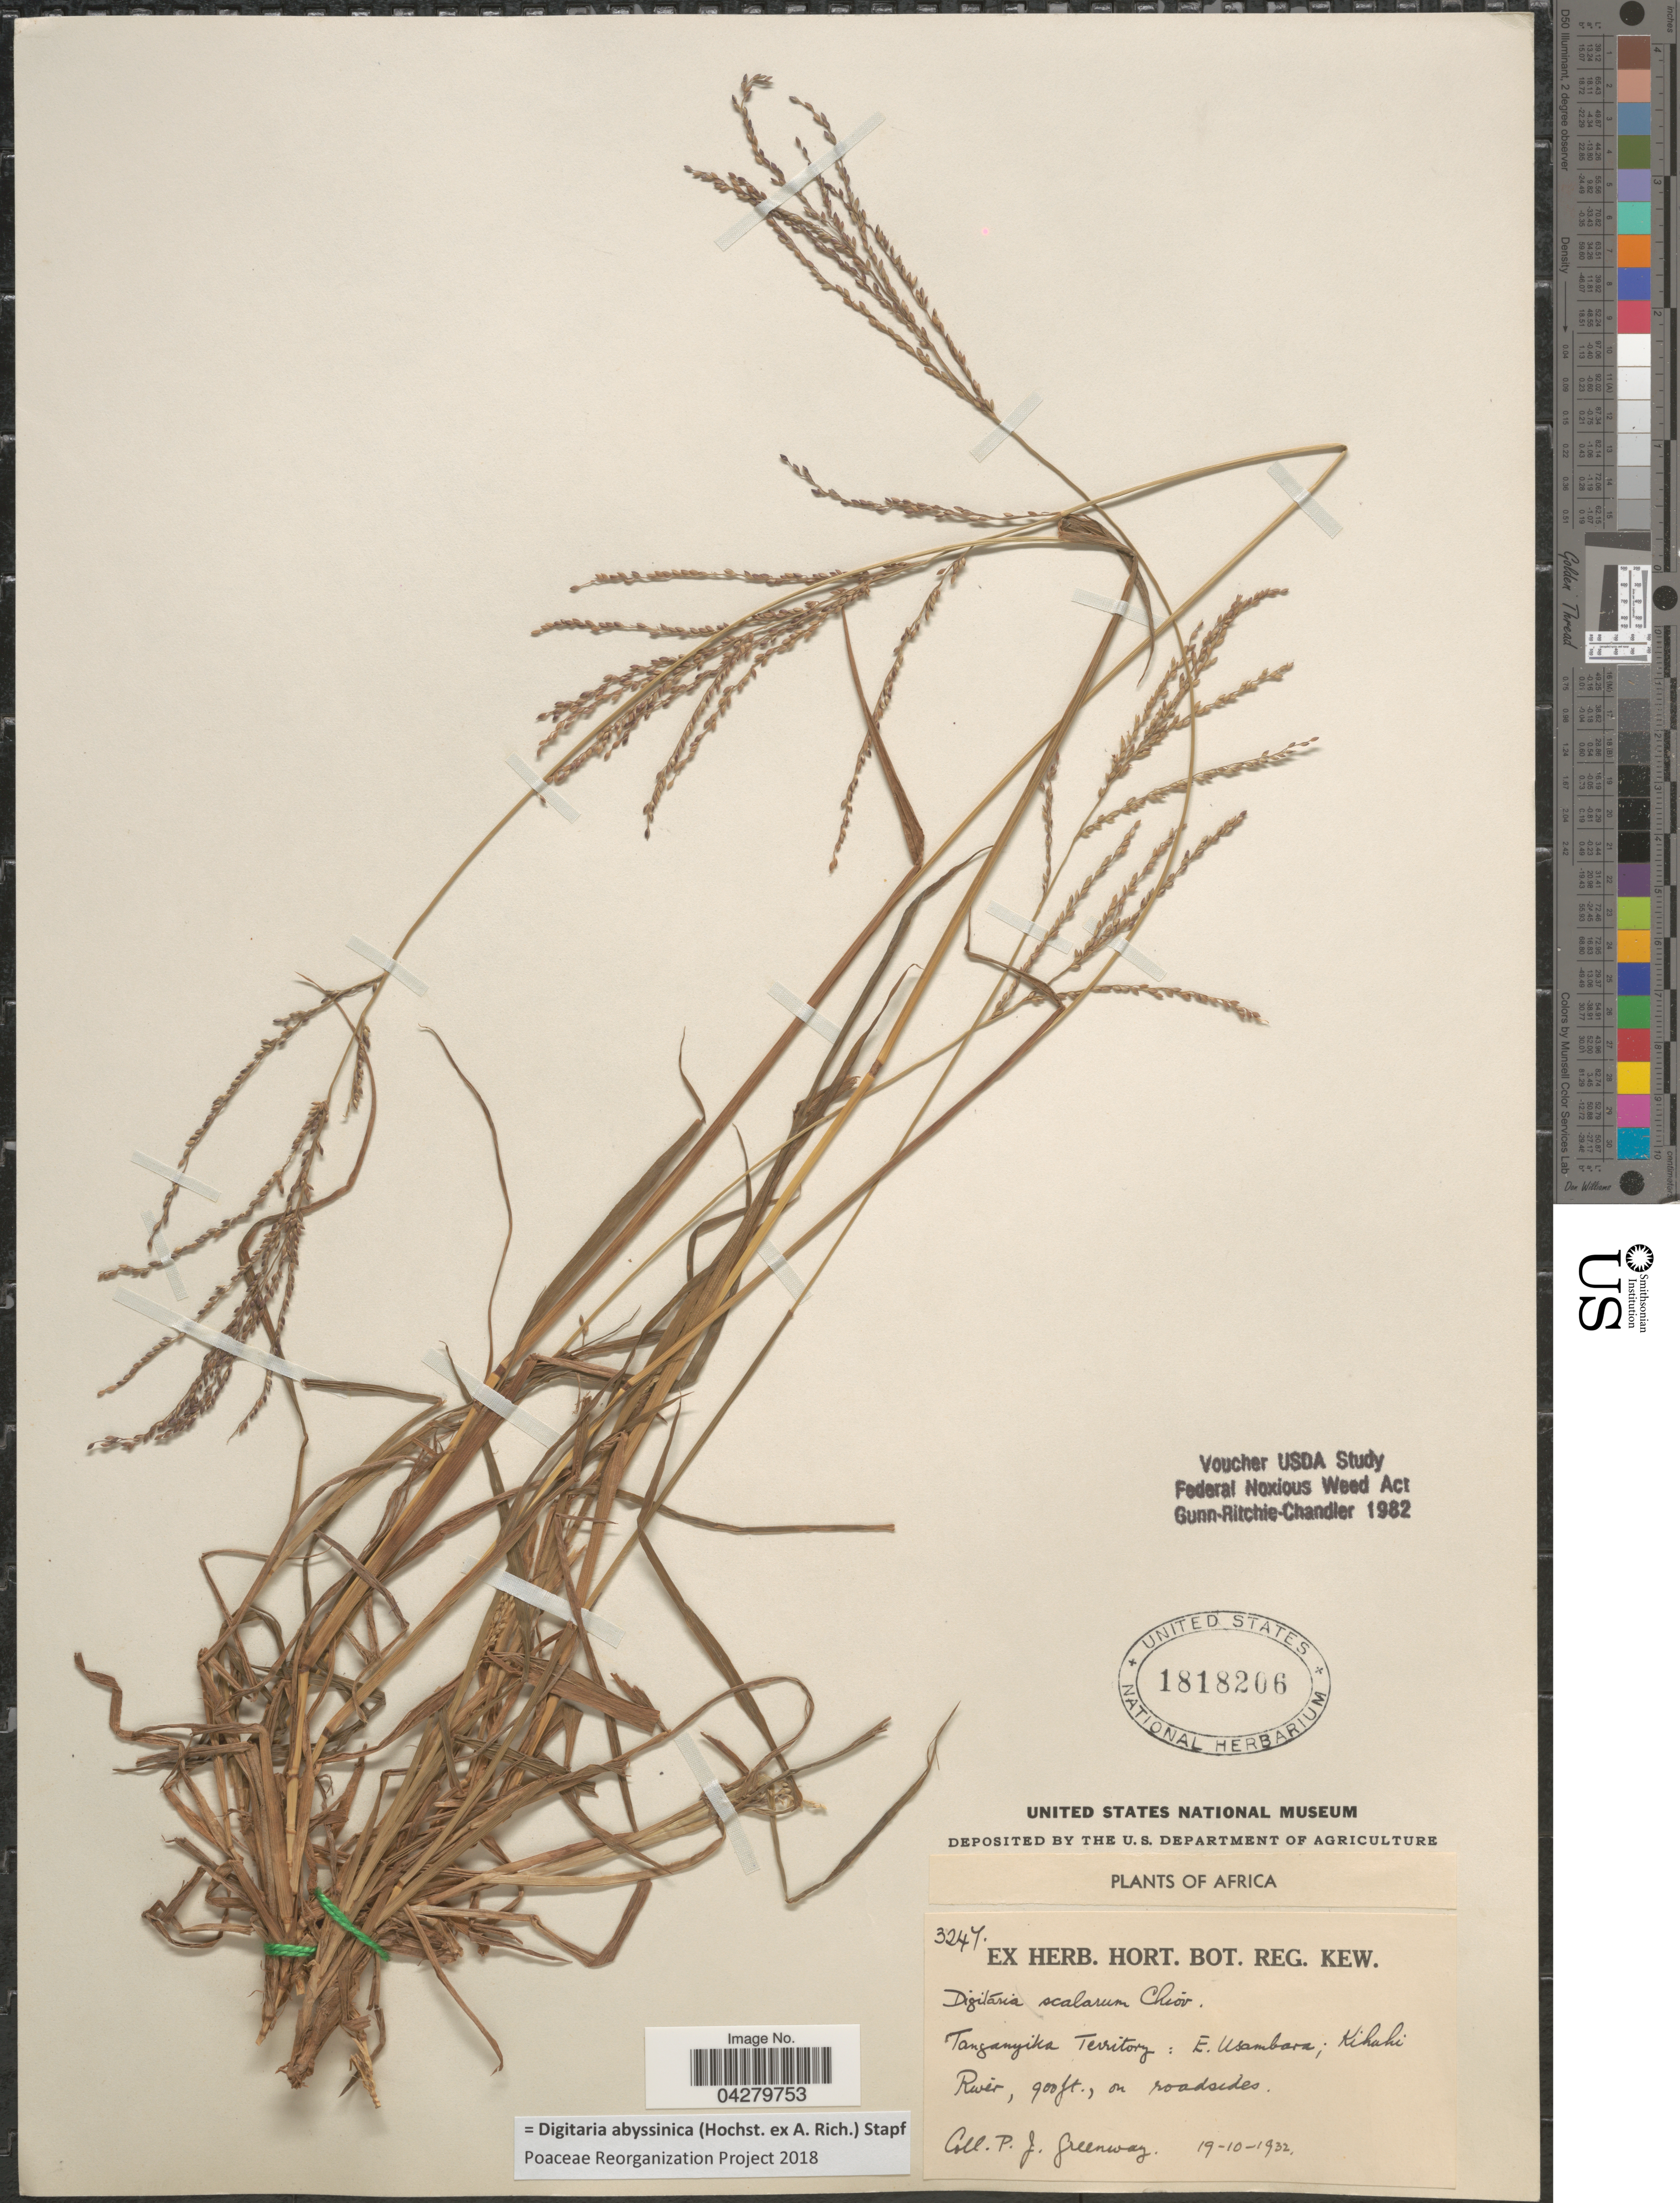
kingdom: Plantae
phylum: Tracheophyta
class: Liliopsida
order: Poales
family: Poaceae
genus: Digitaria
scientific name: Digitaria abyssinica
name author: (Hochst. ex Rich.) Stapf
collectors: P. J. Greenway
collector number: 3247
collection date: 1932-10-19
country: Tanzania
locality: Tanganyika Territory : E. Usambara; Kihahi [interpreted] River.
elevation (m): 274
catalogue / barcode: US 1818206